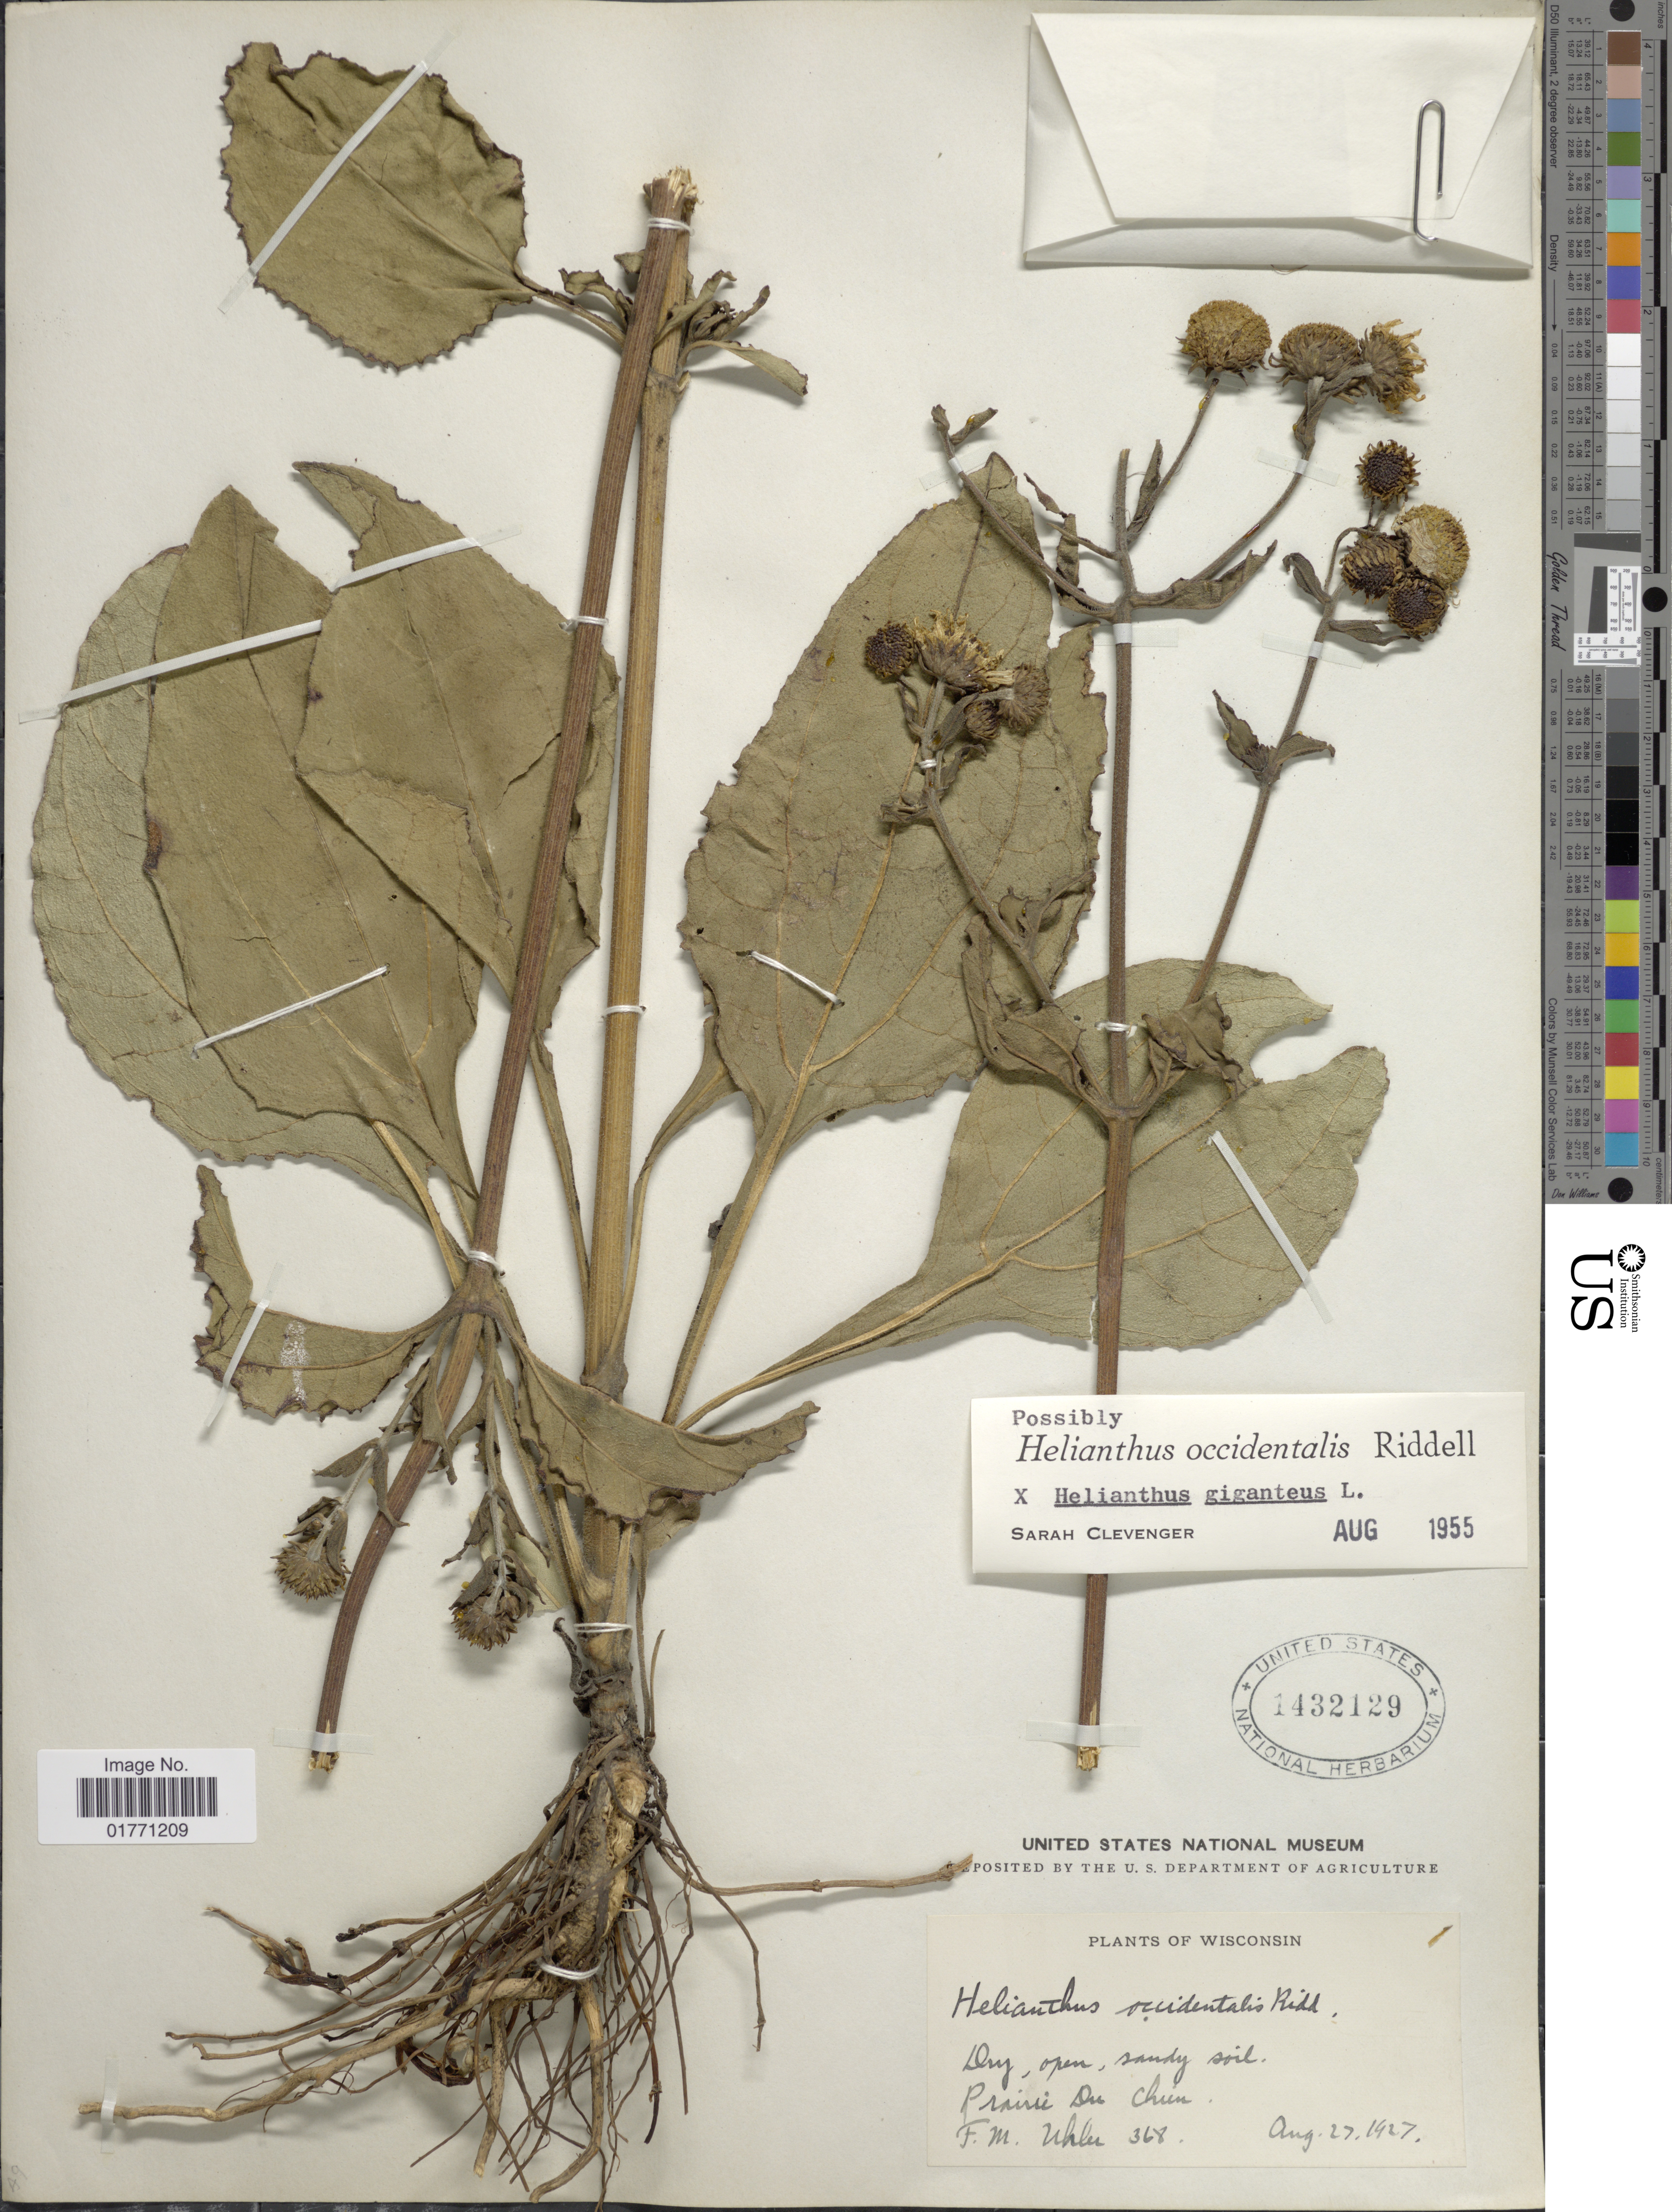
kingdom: Plantae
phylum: Tracheophyta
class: Magnoliopsida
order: Asterales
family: Asteraceae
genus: Helianthus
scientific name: Helianthus occidentalis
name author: Riddell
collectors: F. M. Uhler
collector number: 368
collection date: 1927-08-27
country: United States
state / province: Wisconsin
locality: Prairie Du Chien.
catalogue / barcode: US 1432129